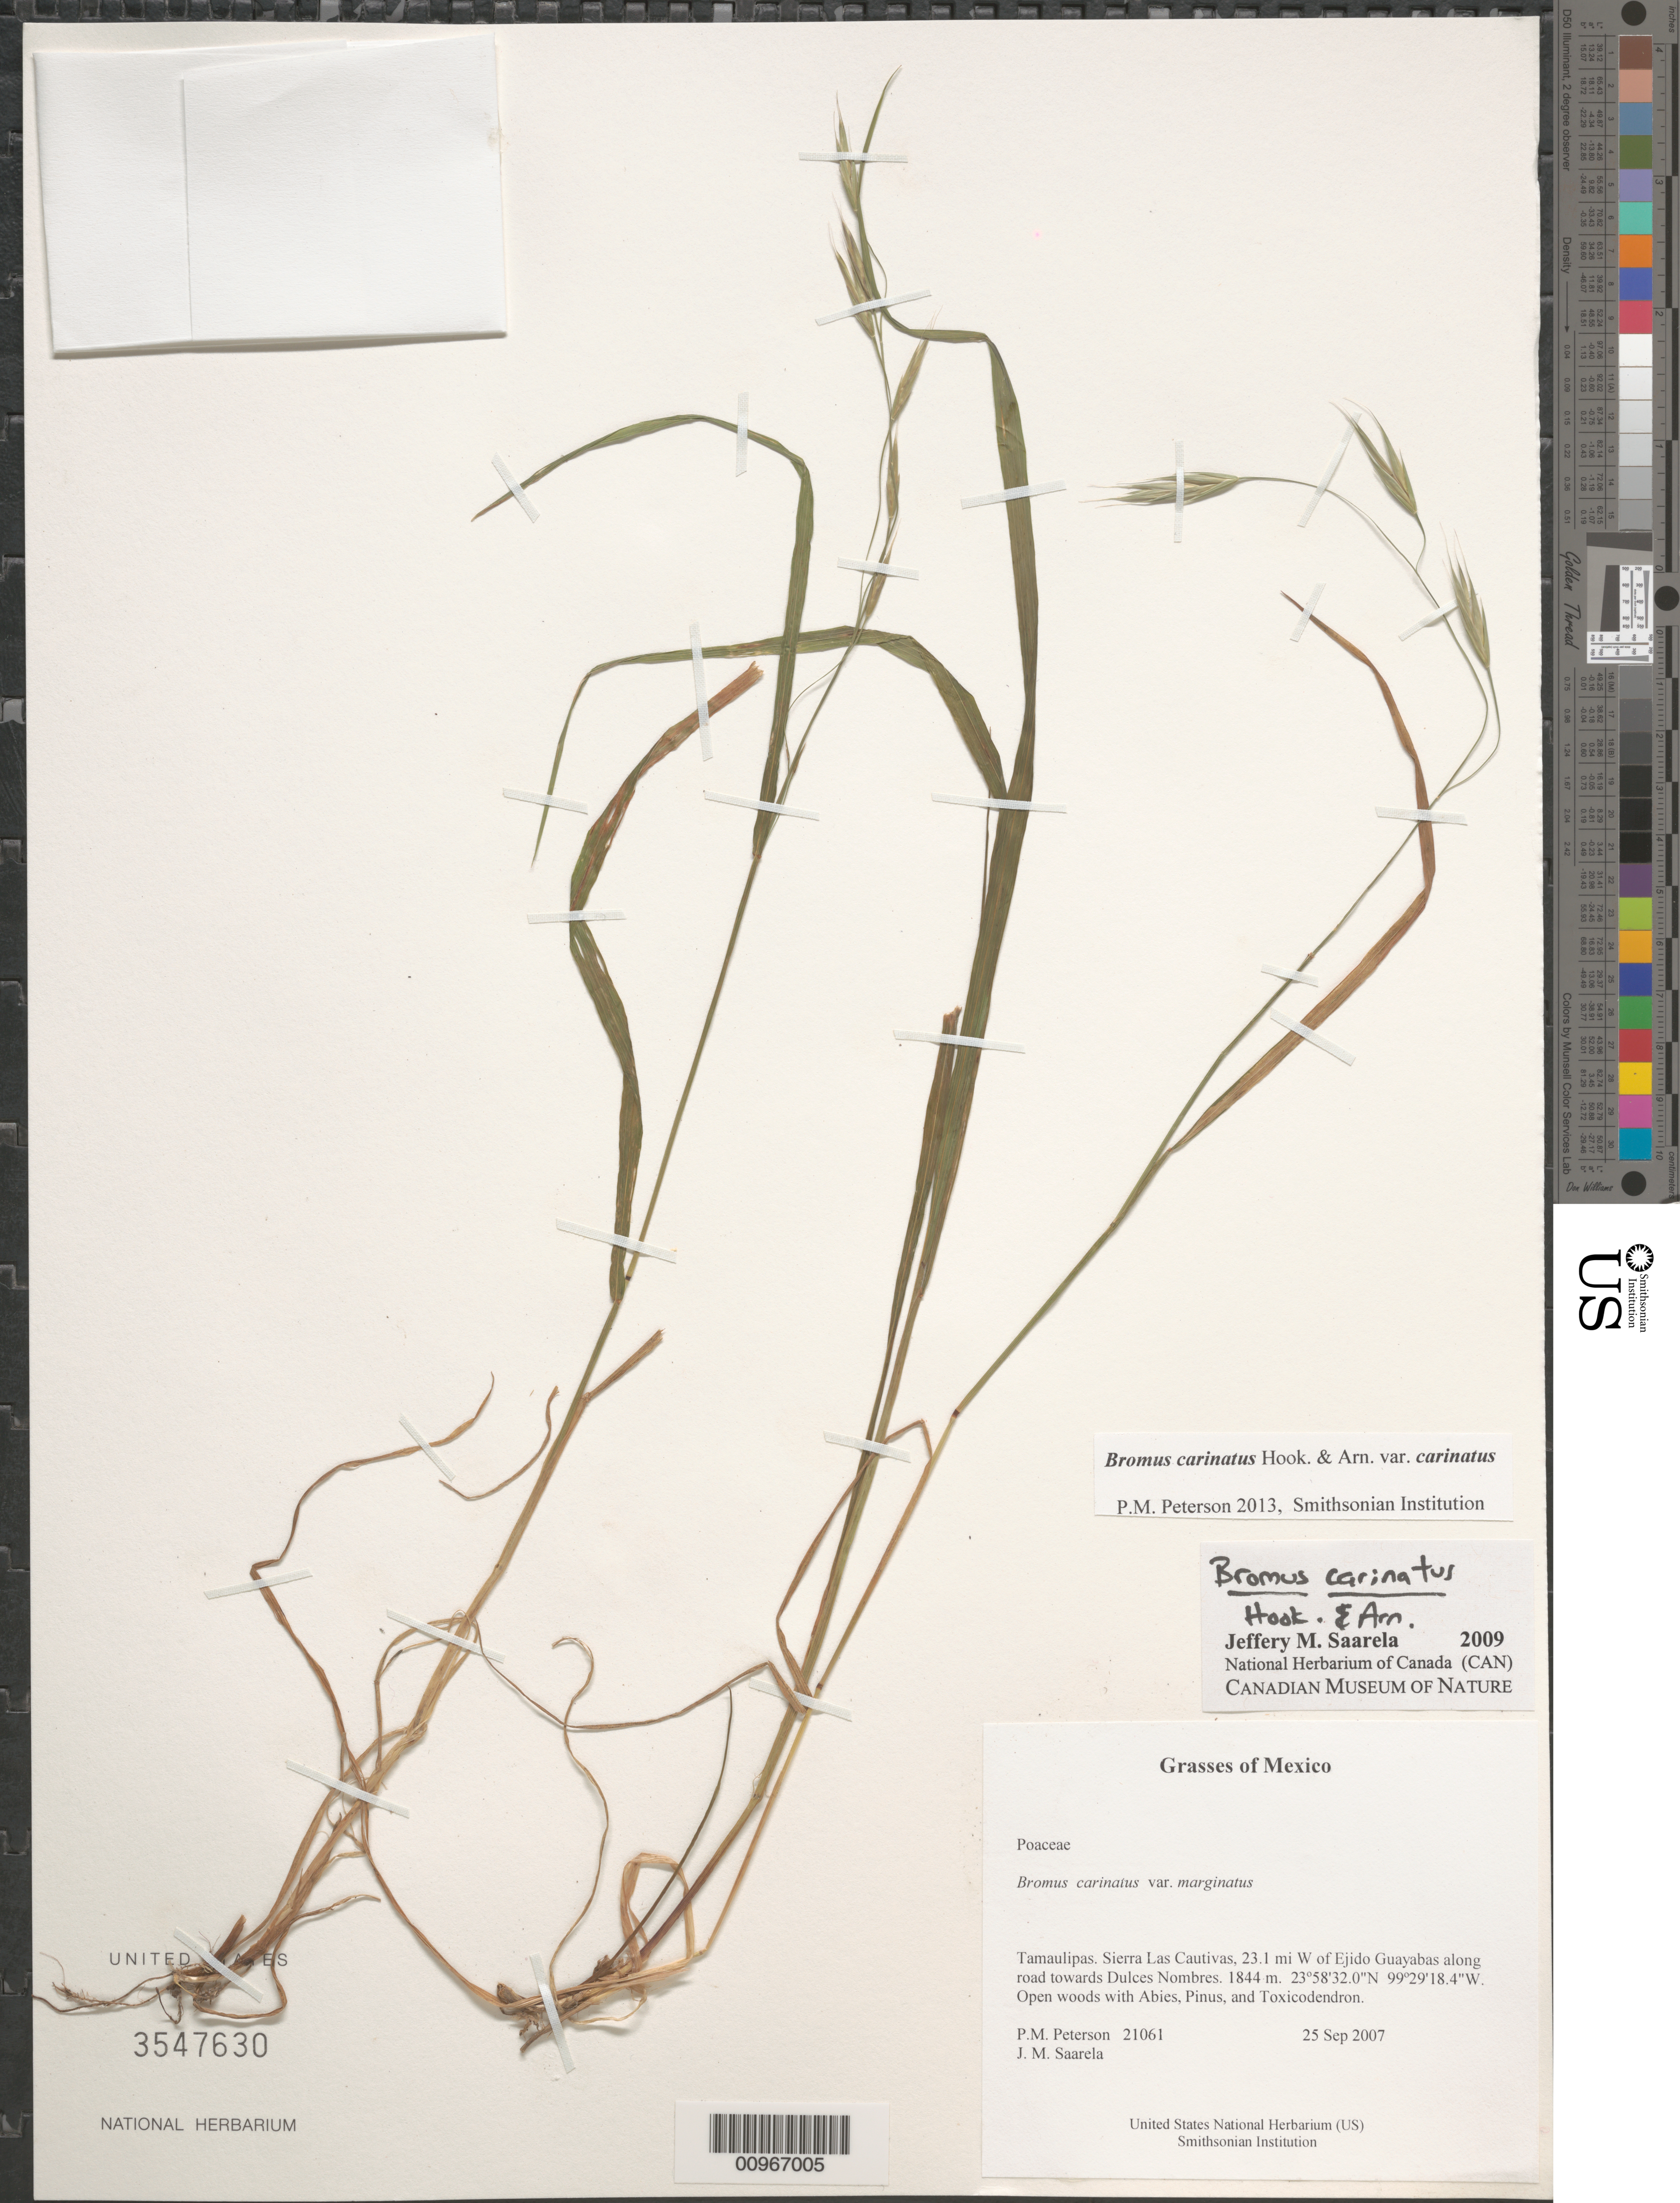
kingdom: Plantae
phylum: Tracheophyta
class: Liliopsida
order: Poales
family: Poaceae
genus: Bromus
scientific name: Bromus carinatus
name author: Hook. & Arn.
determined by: Saarela, J. M., (CAN), Canadian Museum of Nature (CANADA)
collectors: P. M. Peterson & J. Saarela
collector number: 21061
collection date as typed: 25 Sep 2007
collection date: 2007-09-25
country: Mexico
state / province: Tamaulipas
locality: Sierra Las Cautivas, 23.1 mi W of Ejido Guayabas along road towards Dulces Nombres.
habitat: Open woods with Abies, Pinus, and Toxicodendron.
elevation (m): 1844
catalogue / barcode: US 3547630